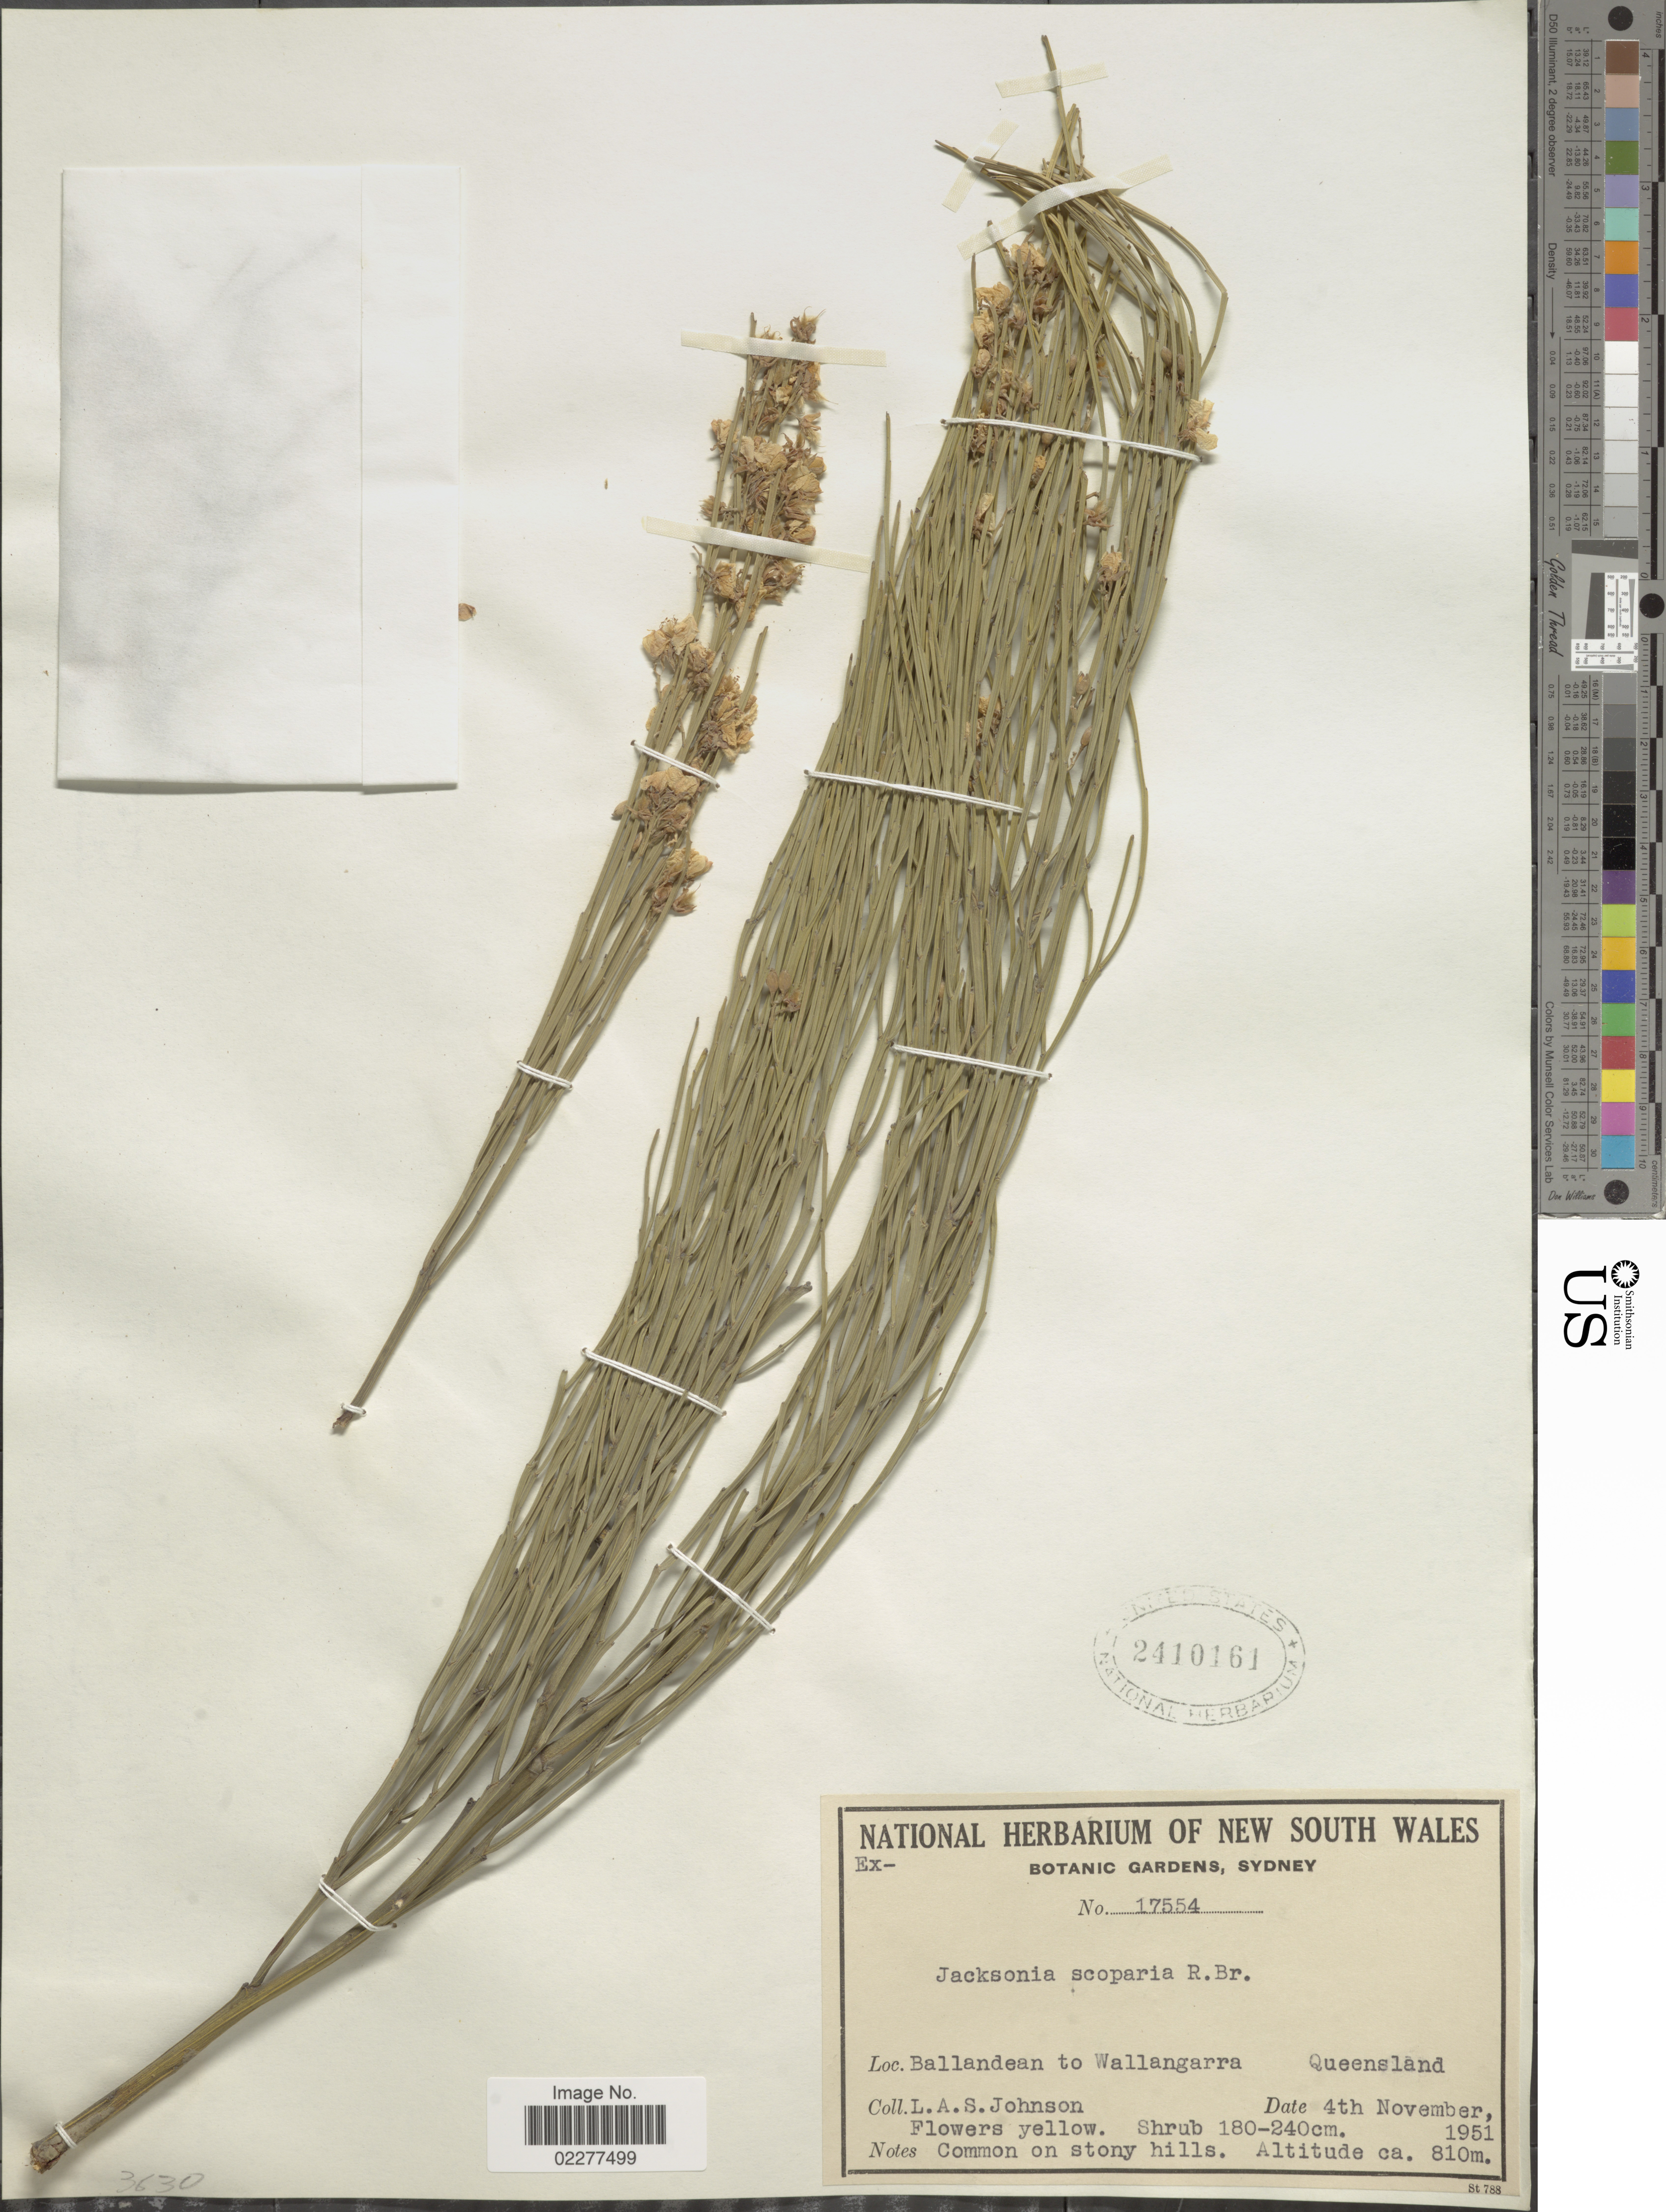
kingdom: Plantae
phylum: Tracheophyta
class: Magnoliopsida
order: Fabales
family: Fabaceae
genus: Jacksonia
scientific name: Jacksonia scoparia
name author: Sm.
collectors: L. A. S. Johnson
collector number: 17554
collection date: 1951-11-04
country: Australia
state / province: Queensland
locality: Ballandean to Wallangarra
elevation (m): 810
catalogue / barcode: US 2410161